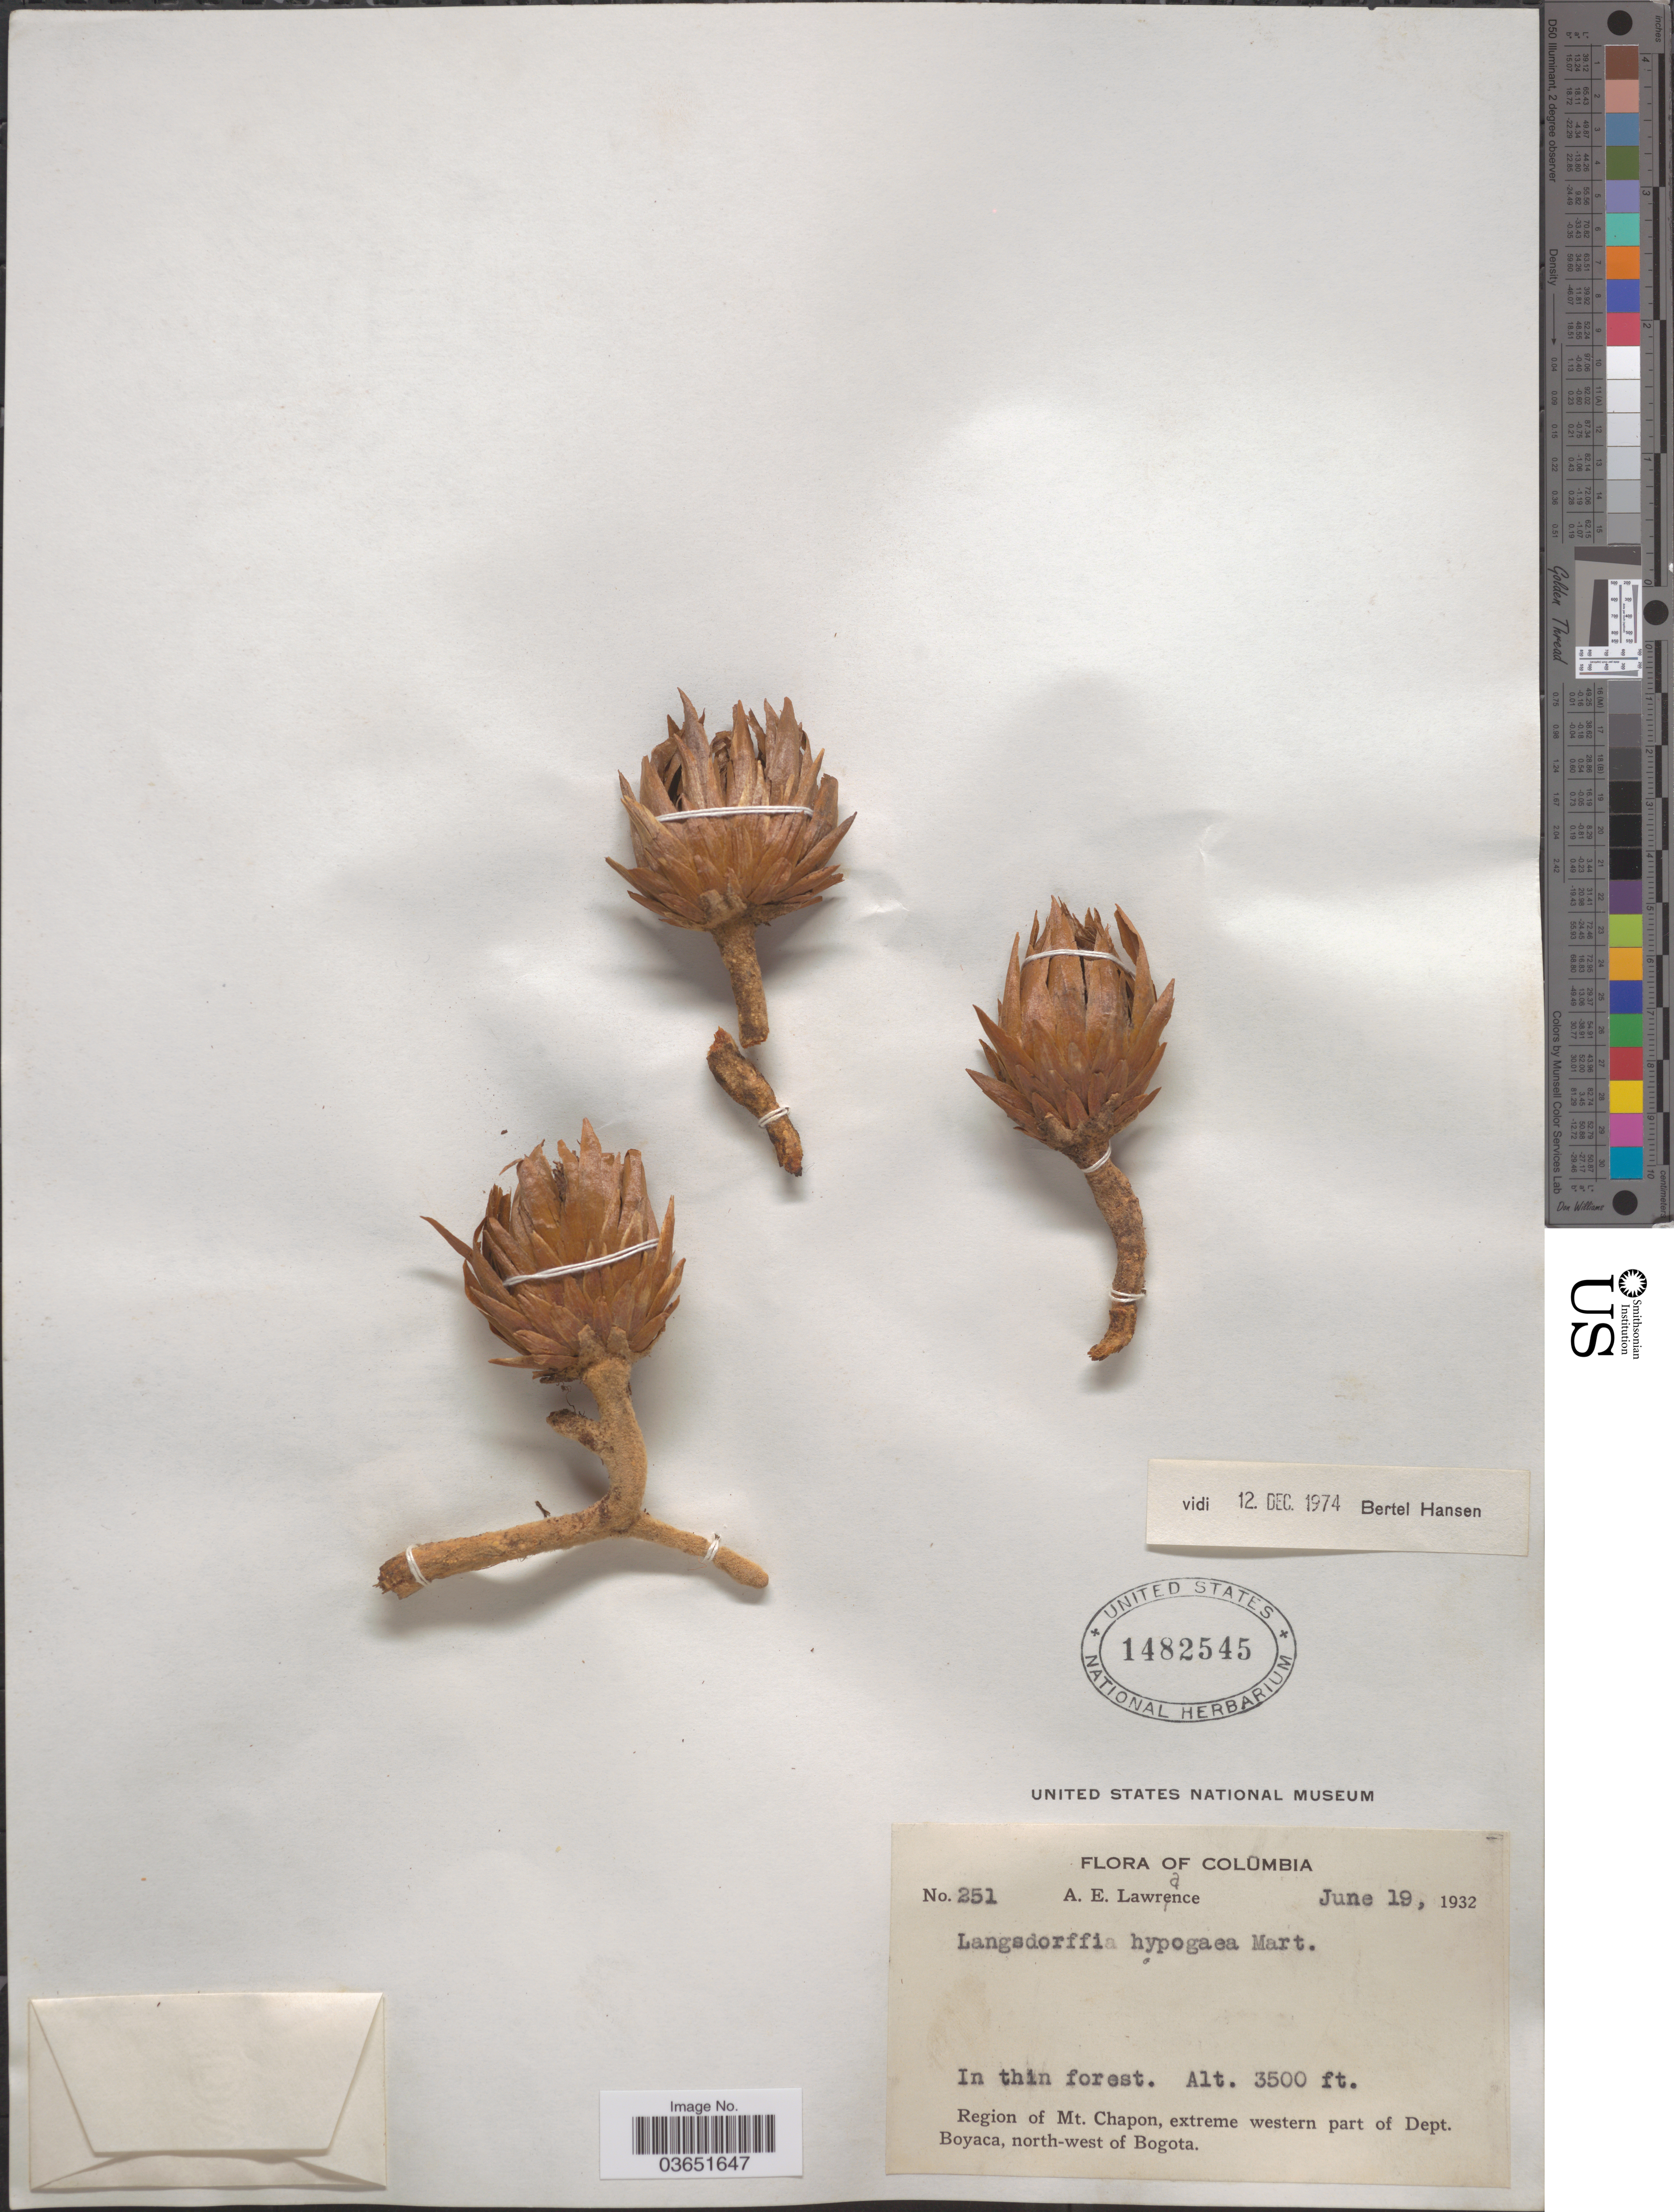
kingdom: Plantae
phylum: Tracheophyta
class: Magnoliopsida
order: Santalales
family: Balanophoraceae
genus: Langsdorffia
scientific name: Langsdorffia hypogaea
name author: Mart.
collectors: A. Lawrance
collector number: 251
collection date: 1932-06-19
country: Colombia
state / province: Boyacá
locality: Region of Mt. Chapon, extreme western part of Dept. Boyaca, north-west of Bogota.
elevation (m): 1067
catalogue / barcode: US 1482545